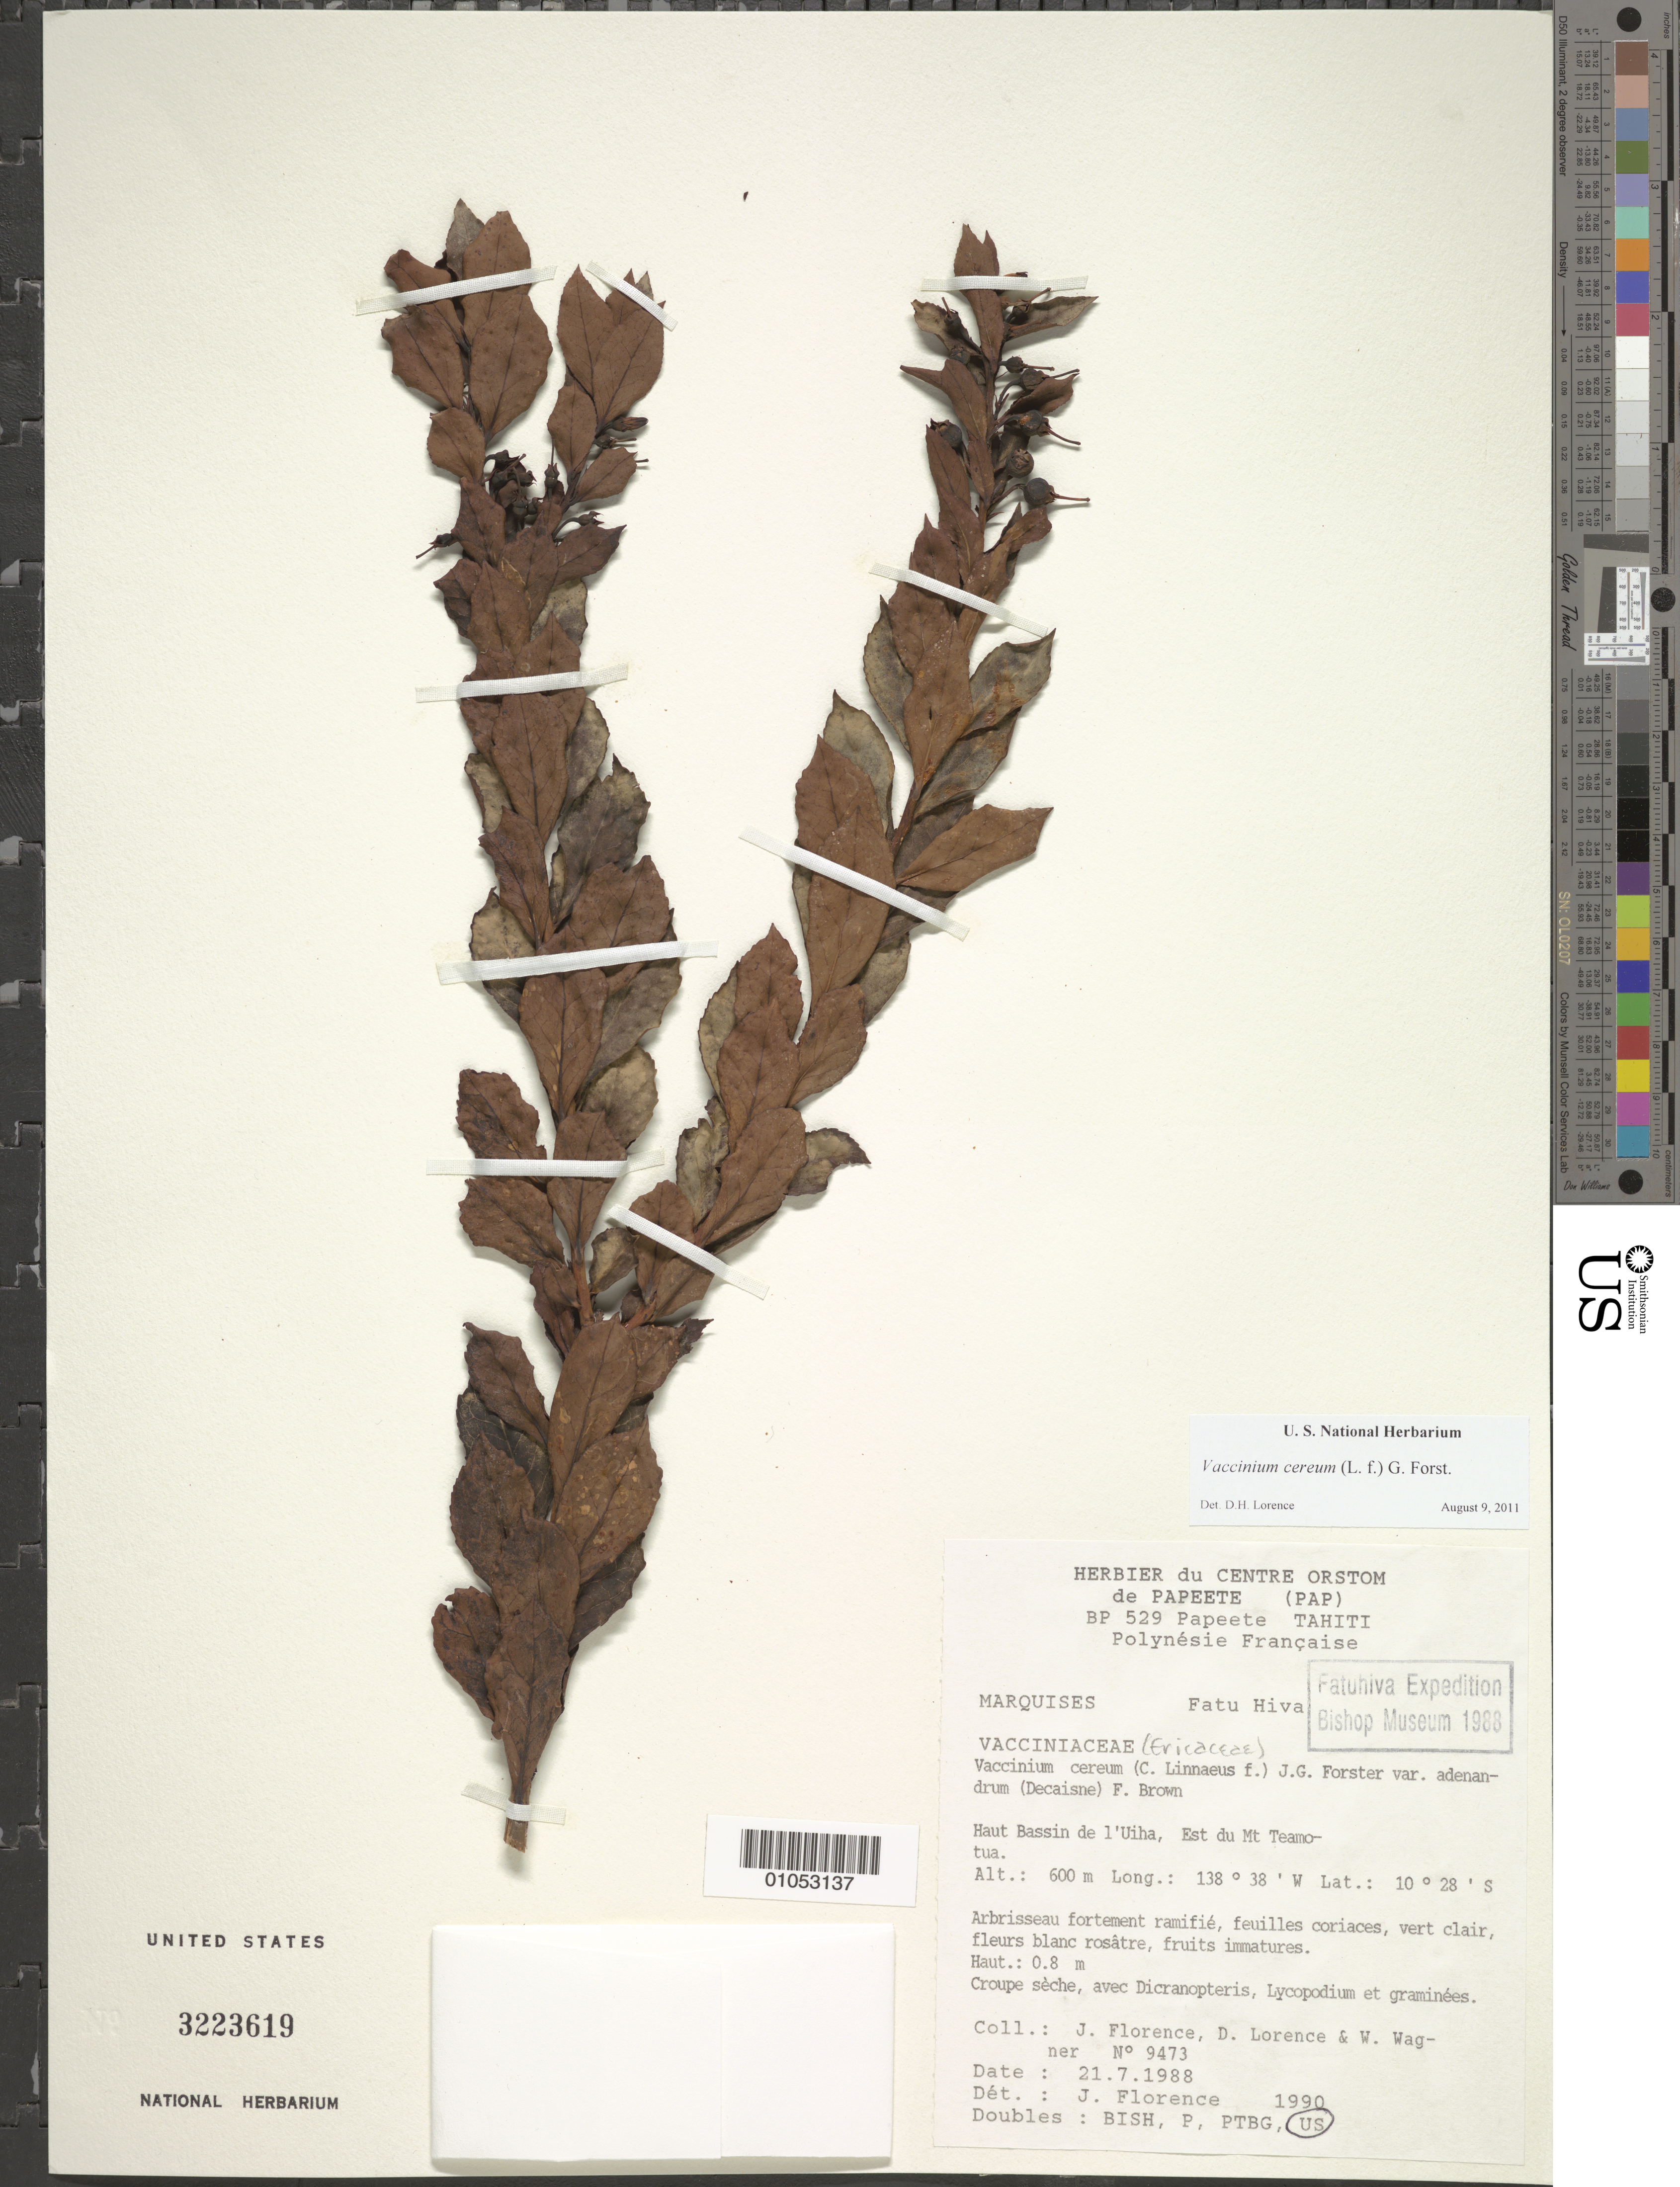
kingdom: Plantae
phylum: Tracheophyta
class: Magnoliopsida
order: Ericales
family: Ericaceae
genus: Vaccinium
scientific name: Vaccinium cereum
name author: (L. f.) G. Forst.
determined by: Lorence, David H., (PTBG), National Tropical Botanical Garden (UNITED STATES)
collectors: J. Florence, D. Lorence & W. L. Wagner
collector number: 9473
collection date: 1988-07-21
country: French Polynesia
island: Fatu Hiva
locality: Haut bassin de l'Uiha, E du Mt. Teamotua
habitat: Croupe sèche, avec Dicranopteris, Lycopodium et graminées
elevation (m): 600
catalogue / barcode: US 3223619